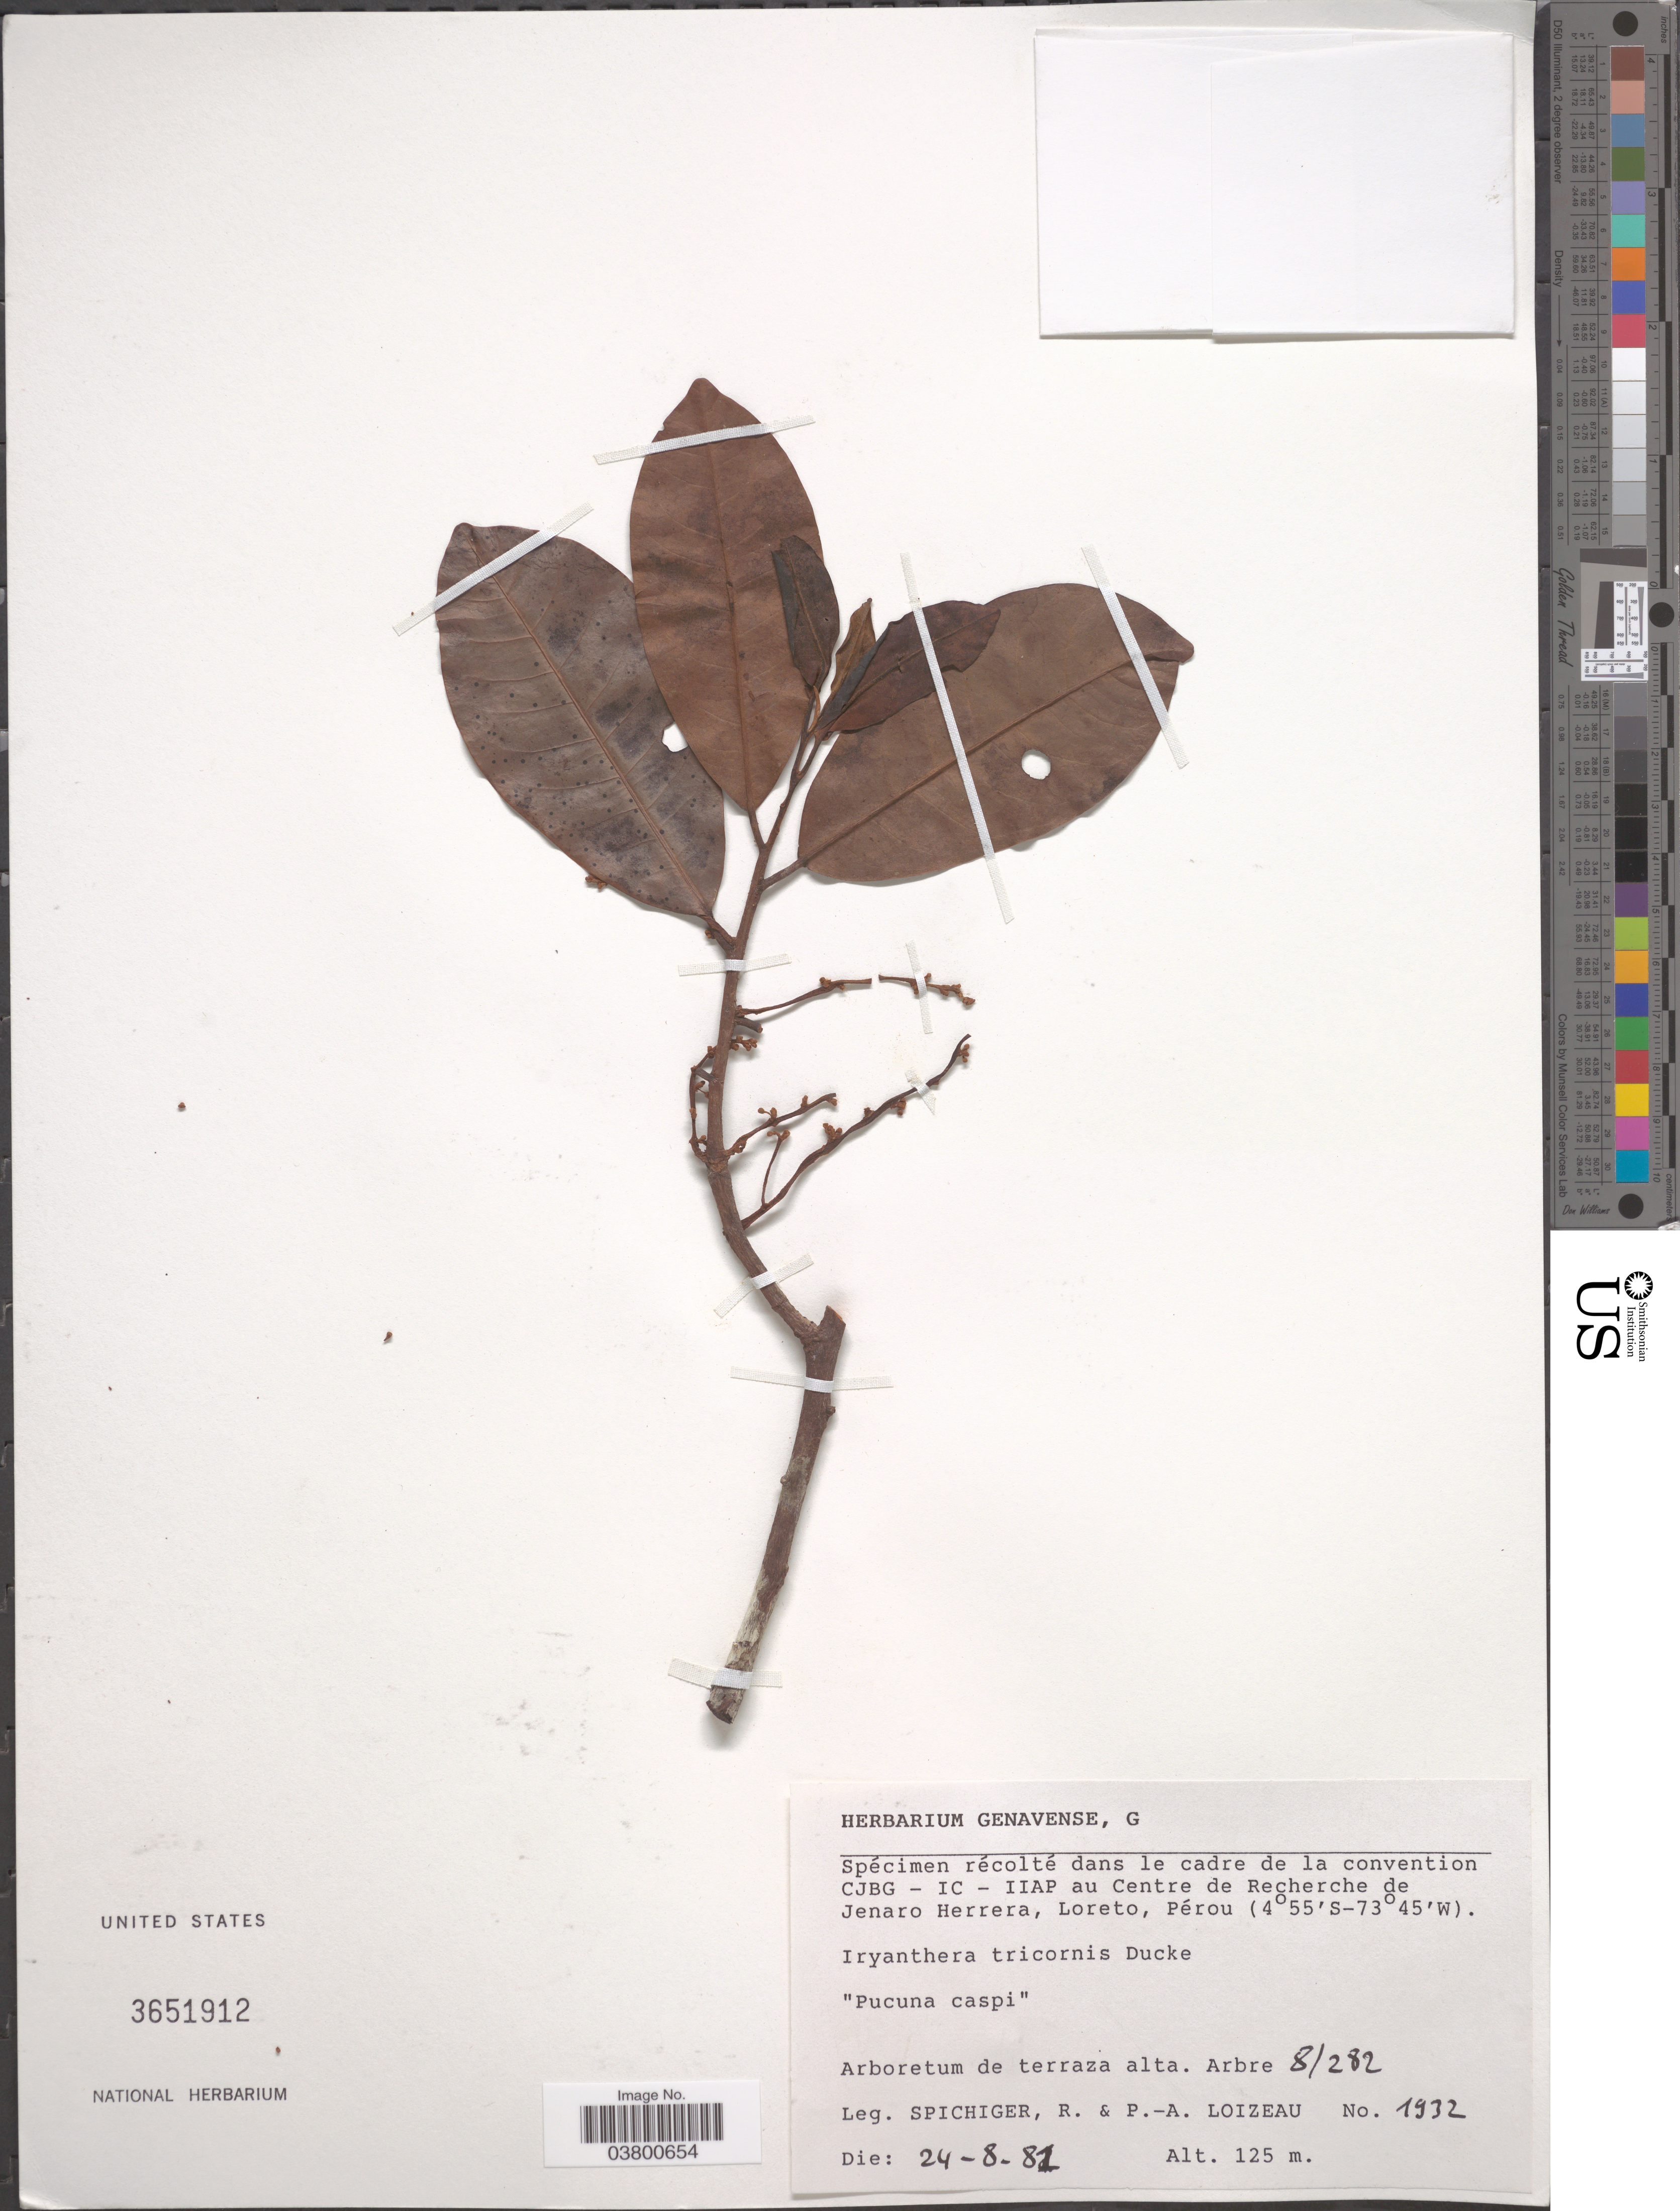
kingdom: Plantae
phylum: Tracheophyta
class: Magnoliopsida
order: Magnoliales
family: Myristicaceae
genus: Iryanthera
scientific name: Iryanthera tricornis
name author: Ducke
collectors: R. Spichiger & P. Loizeau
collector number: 1932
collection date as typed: Transcribed d/m/y: 24/8/81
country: Peru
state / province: Loreto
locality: Centre de Recherche de Jenaro Herrera, Loreto, Pérou. Arboretum de terraza alta. Arbre 8/282.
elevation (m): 125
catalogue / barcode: US 3651912